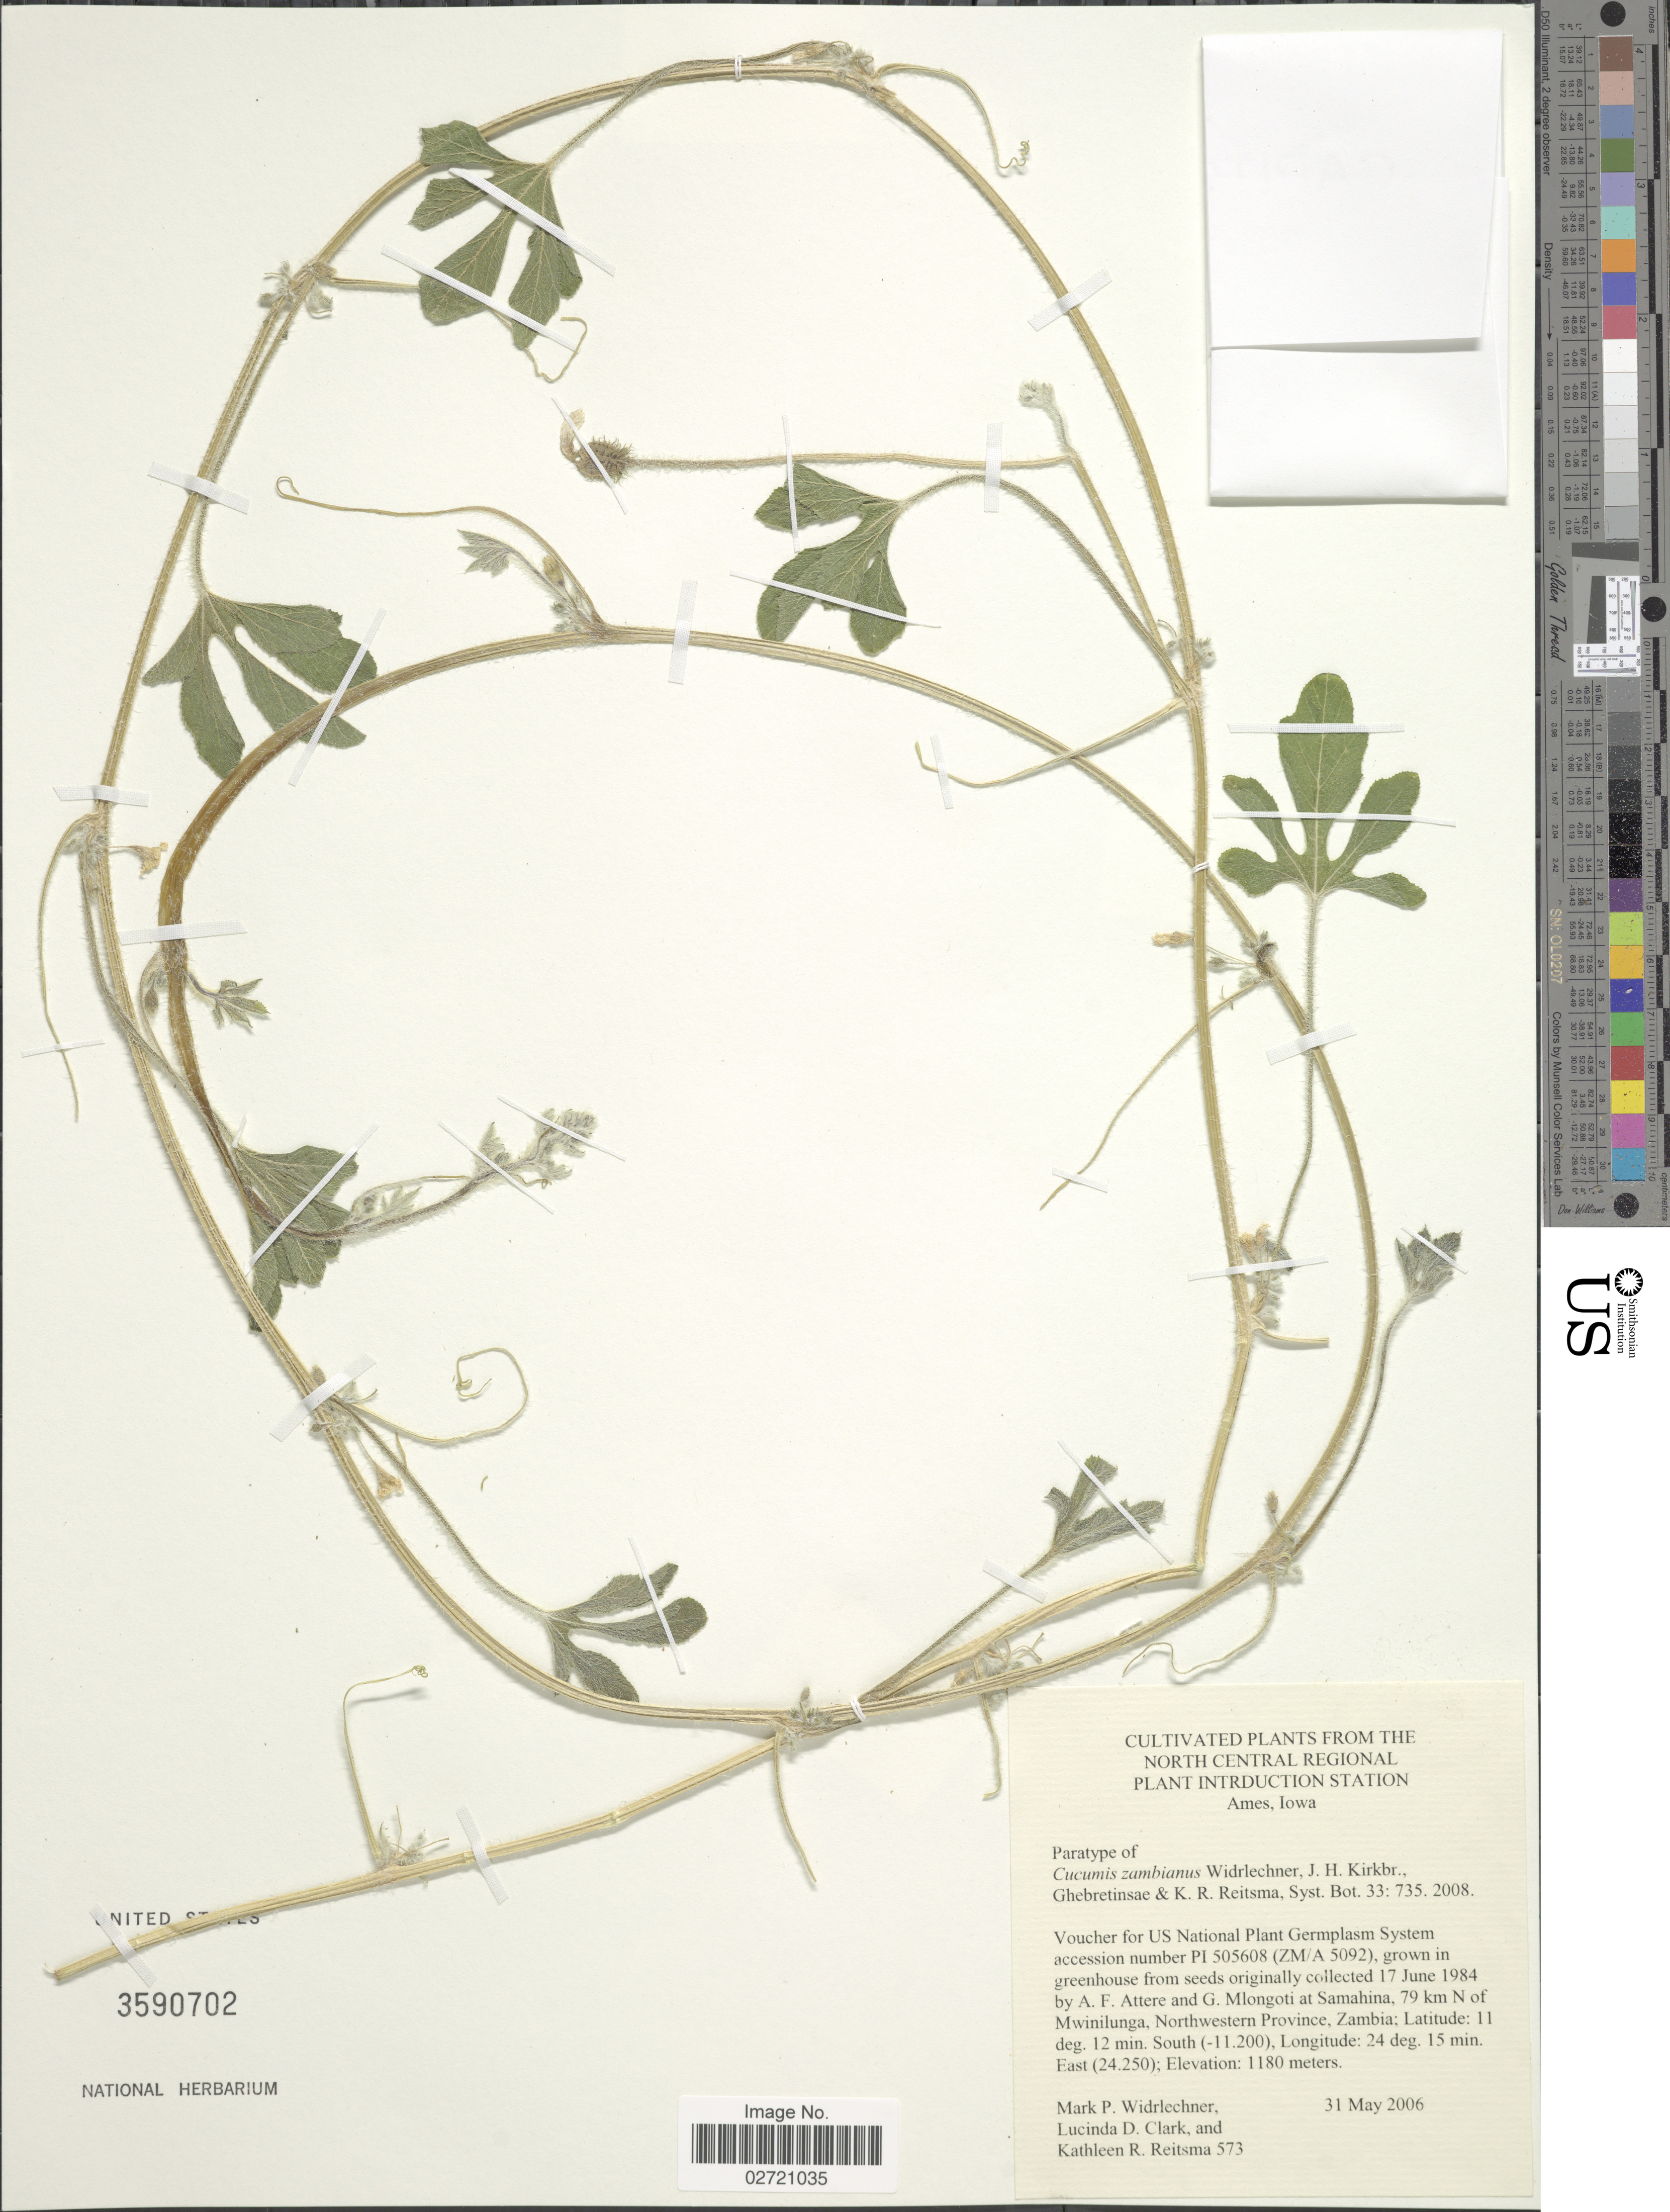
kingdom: Plantae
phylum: Tracheophyta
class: Magnoliopsida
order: Cucurbitales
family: Cucurbitaceae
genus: Cucumis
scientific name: Cucumis zambianus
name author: Widrlechner & et al.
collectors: M. Widrlechner, L. D. Clark & K. Reitsma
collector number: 573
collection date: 2006-05-31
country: United States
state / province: Iowa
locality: Cultivated plants from the North Central Regional Plant Introduction Station. Ames, Iowa. Grown in greenhouse from seeds originally collected 17 June 1984 by A. F. Attere and G. Mlongoti at Samahina, 79 km N of Mwinilunga, Northwestern Province, Zambia.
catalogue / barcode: US 3590702